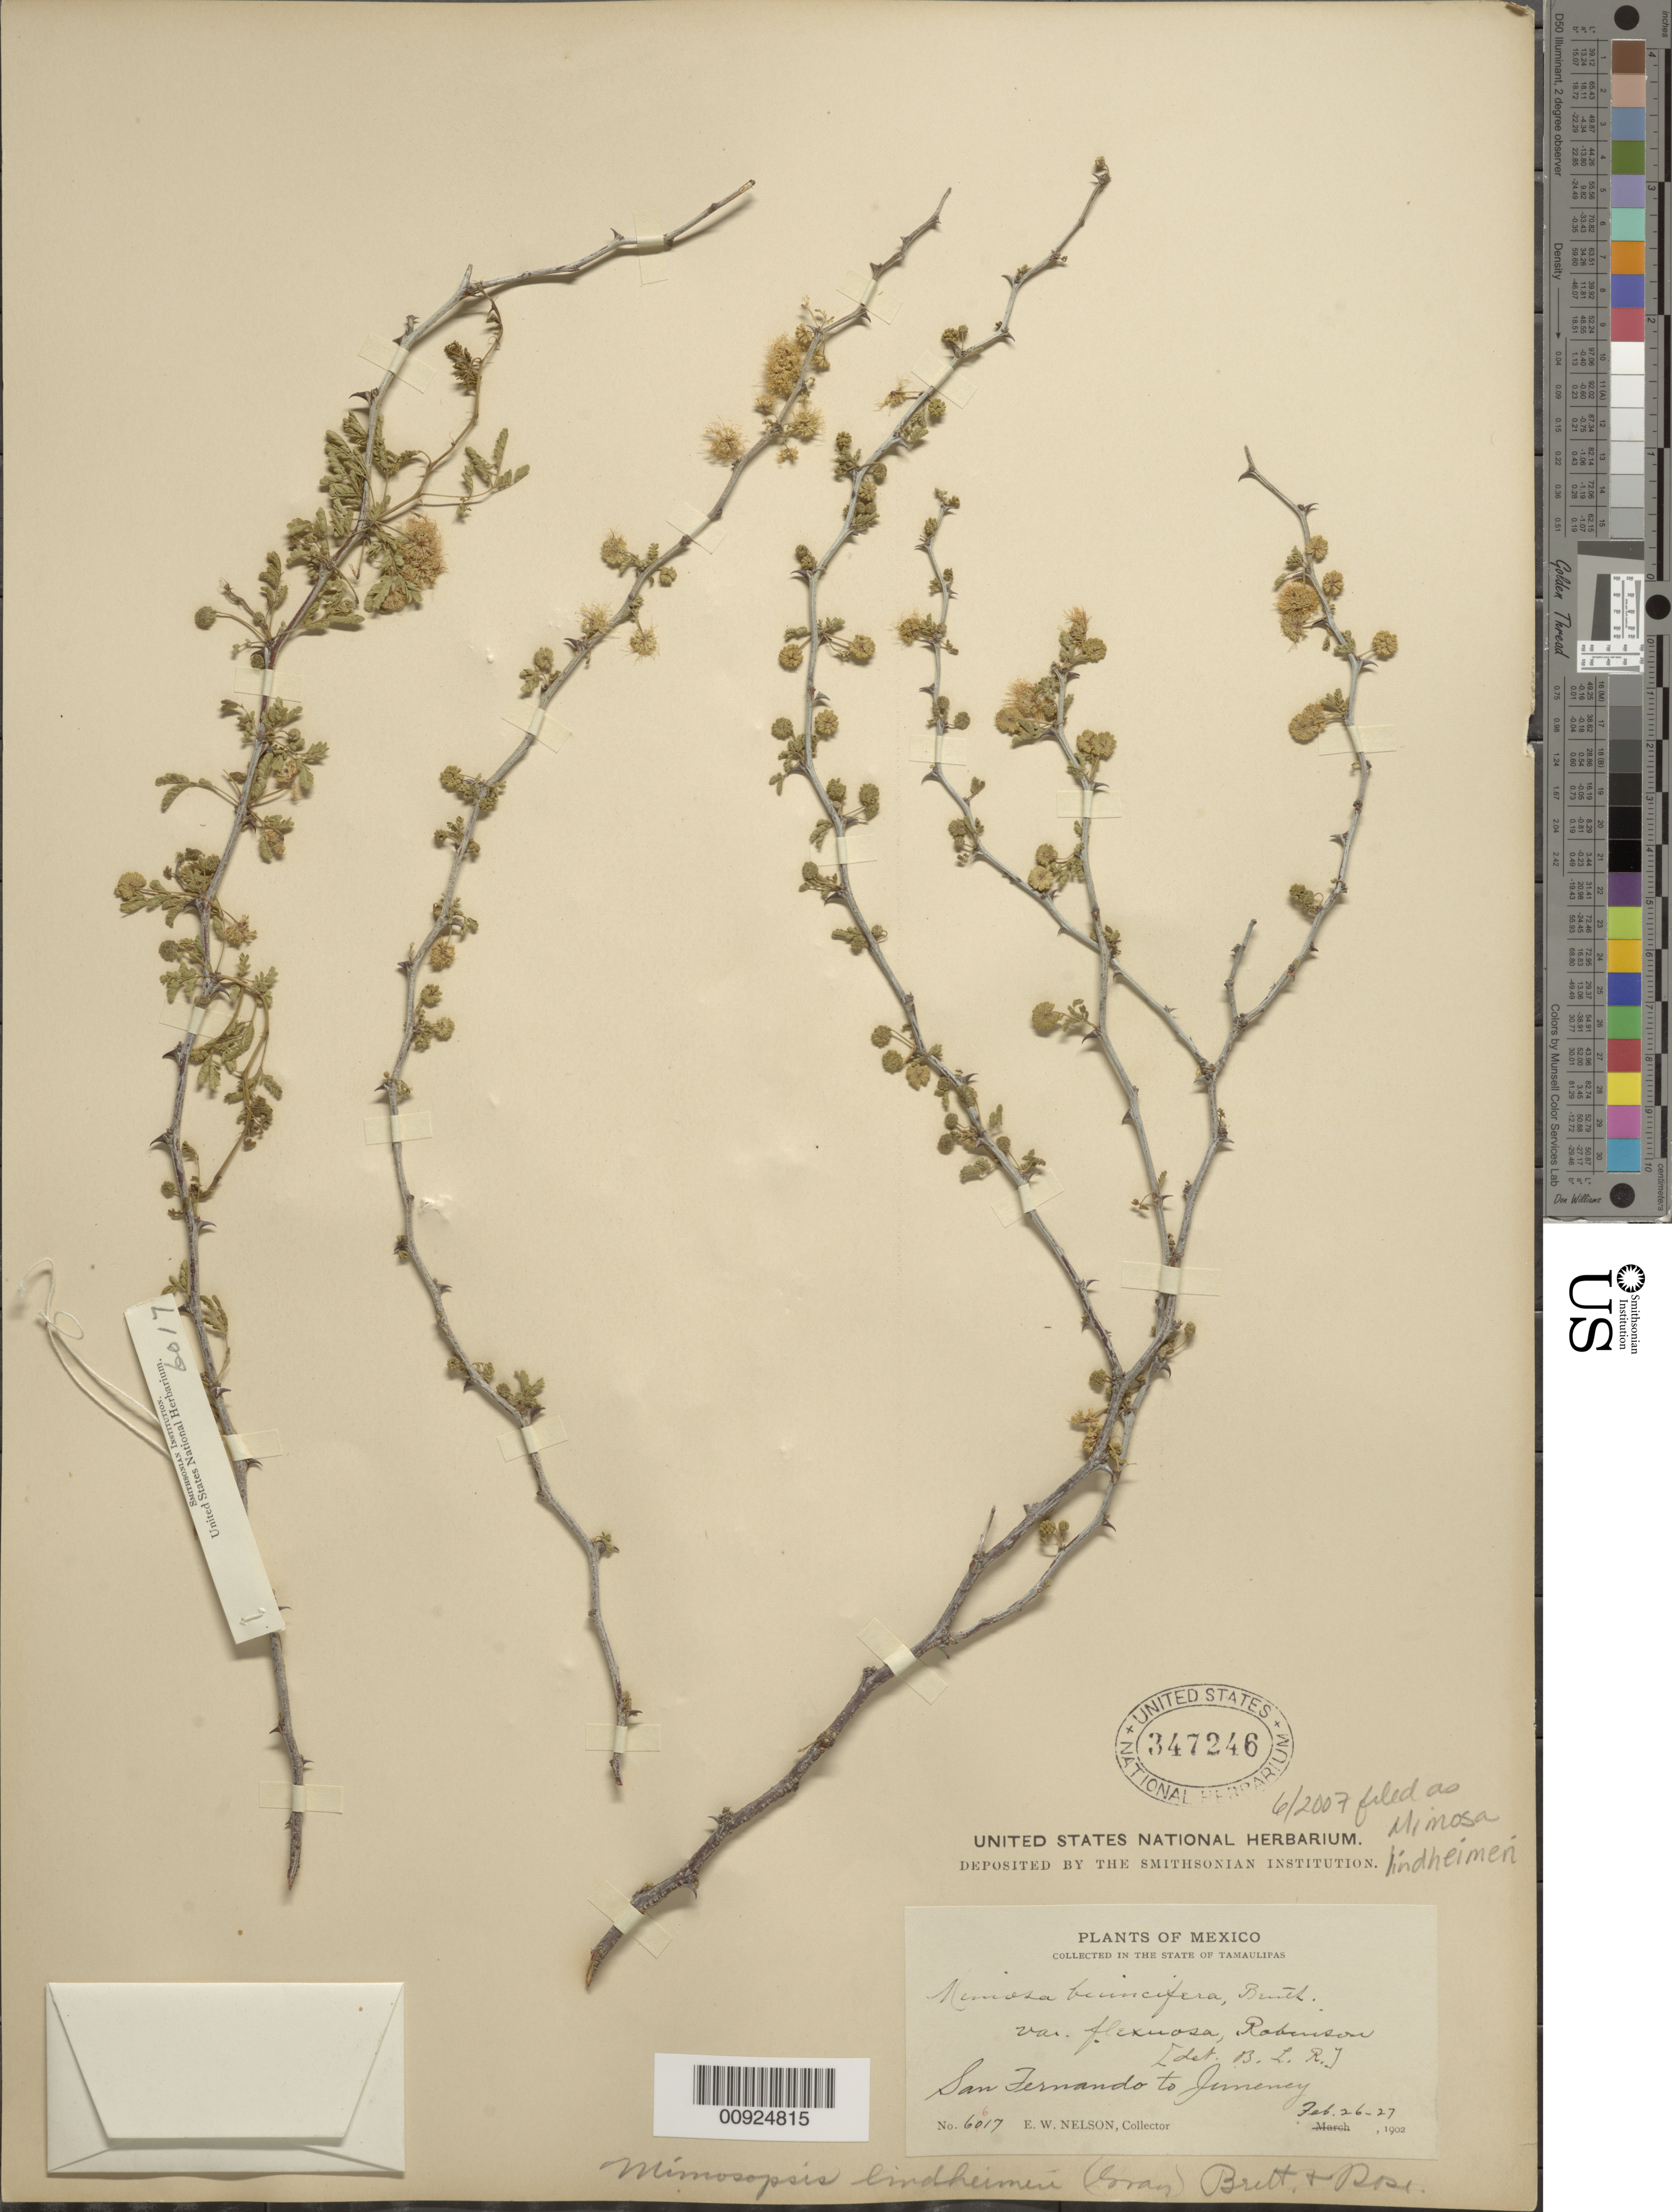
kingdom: Plantae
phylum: Tracheophyta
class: Magnoliopsida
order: Fabales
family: Fabaceae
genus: Mimosa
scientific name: Mimosa lindheimeri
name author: A. Gray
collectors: E. W. Nelson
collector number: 6617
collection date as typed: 26 Feb 1902 to 27 Feb 1902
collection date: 1902-02-26/1902-02-27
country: Mexico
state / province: Tamaulipas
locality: San Fernando to Jimenez, State of Tamaulipas.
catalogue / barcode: US 347246